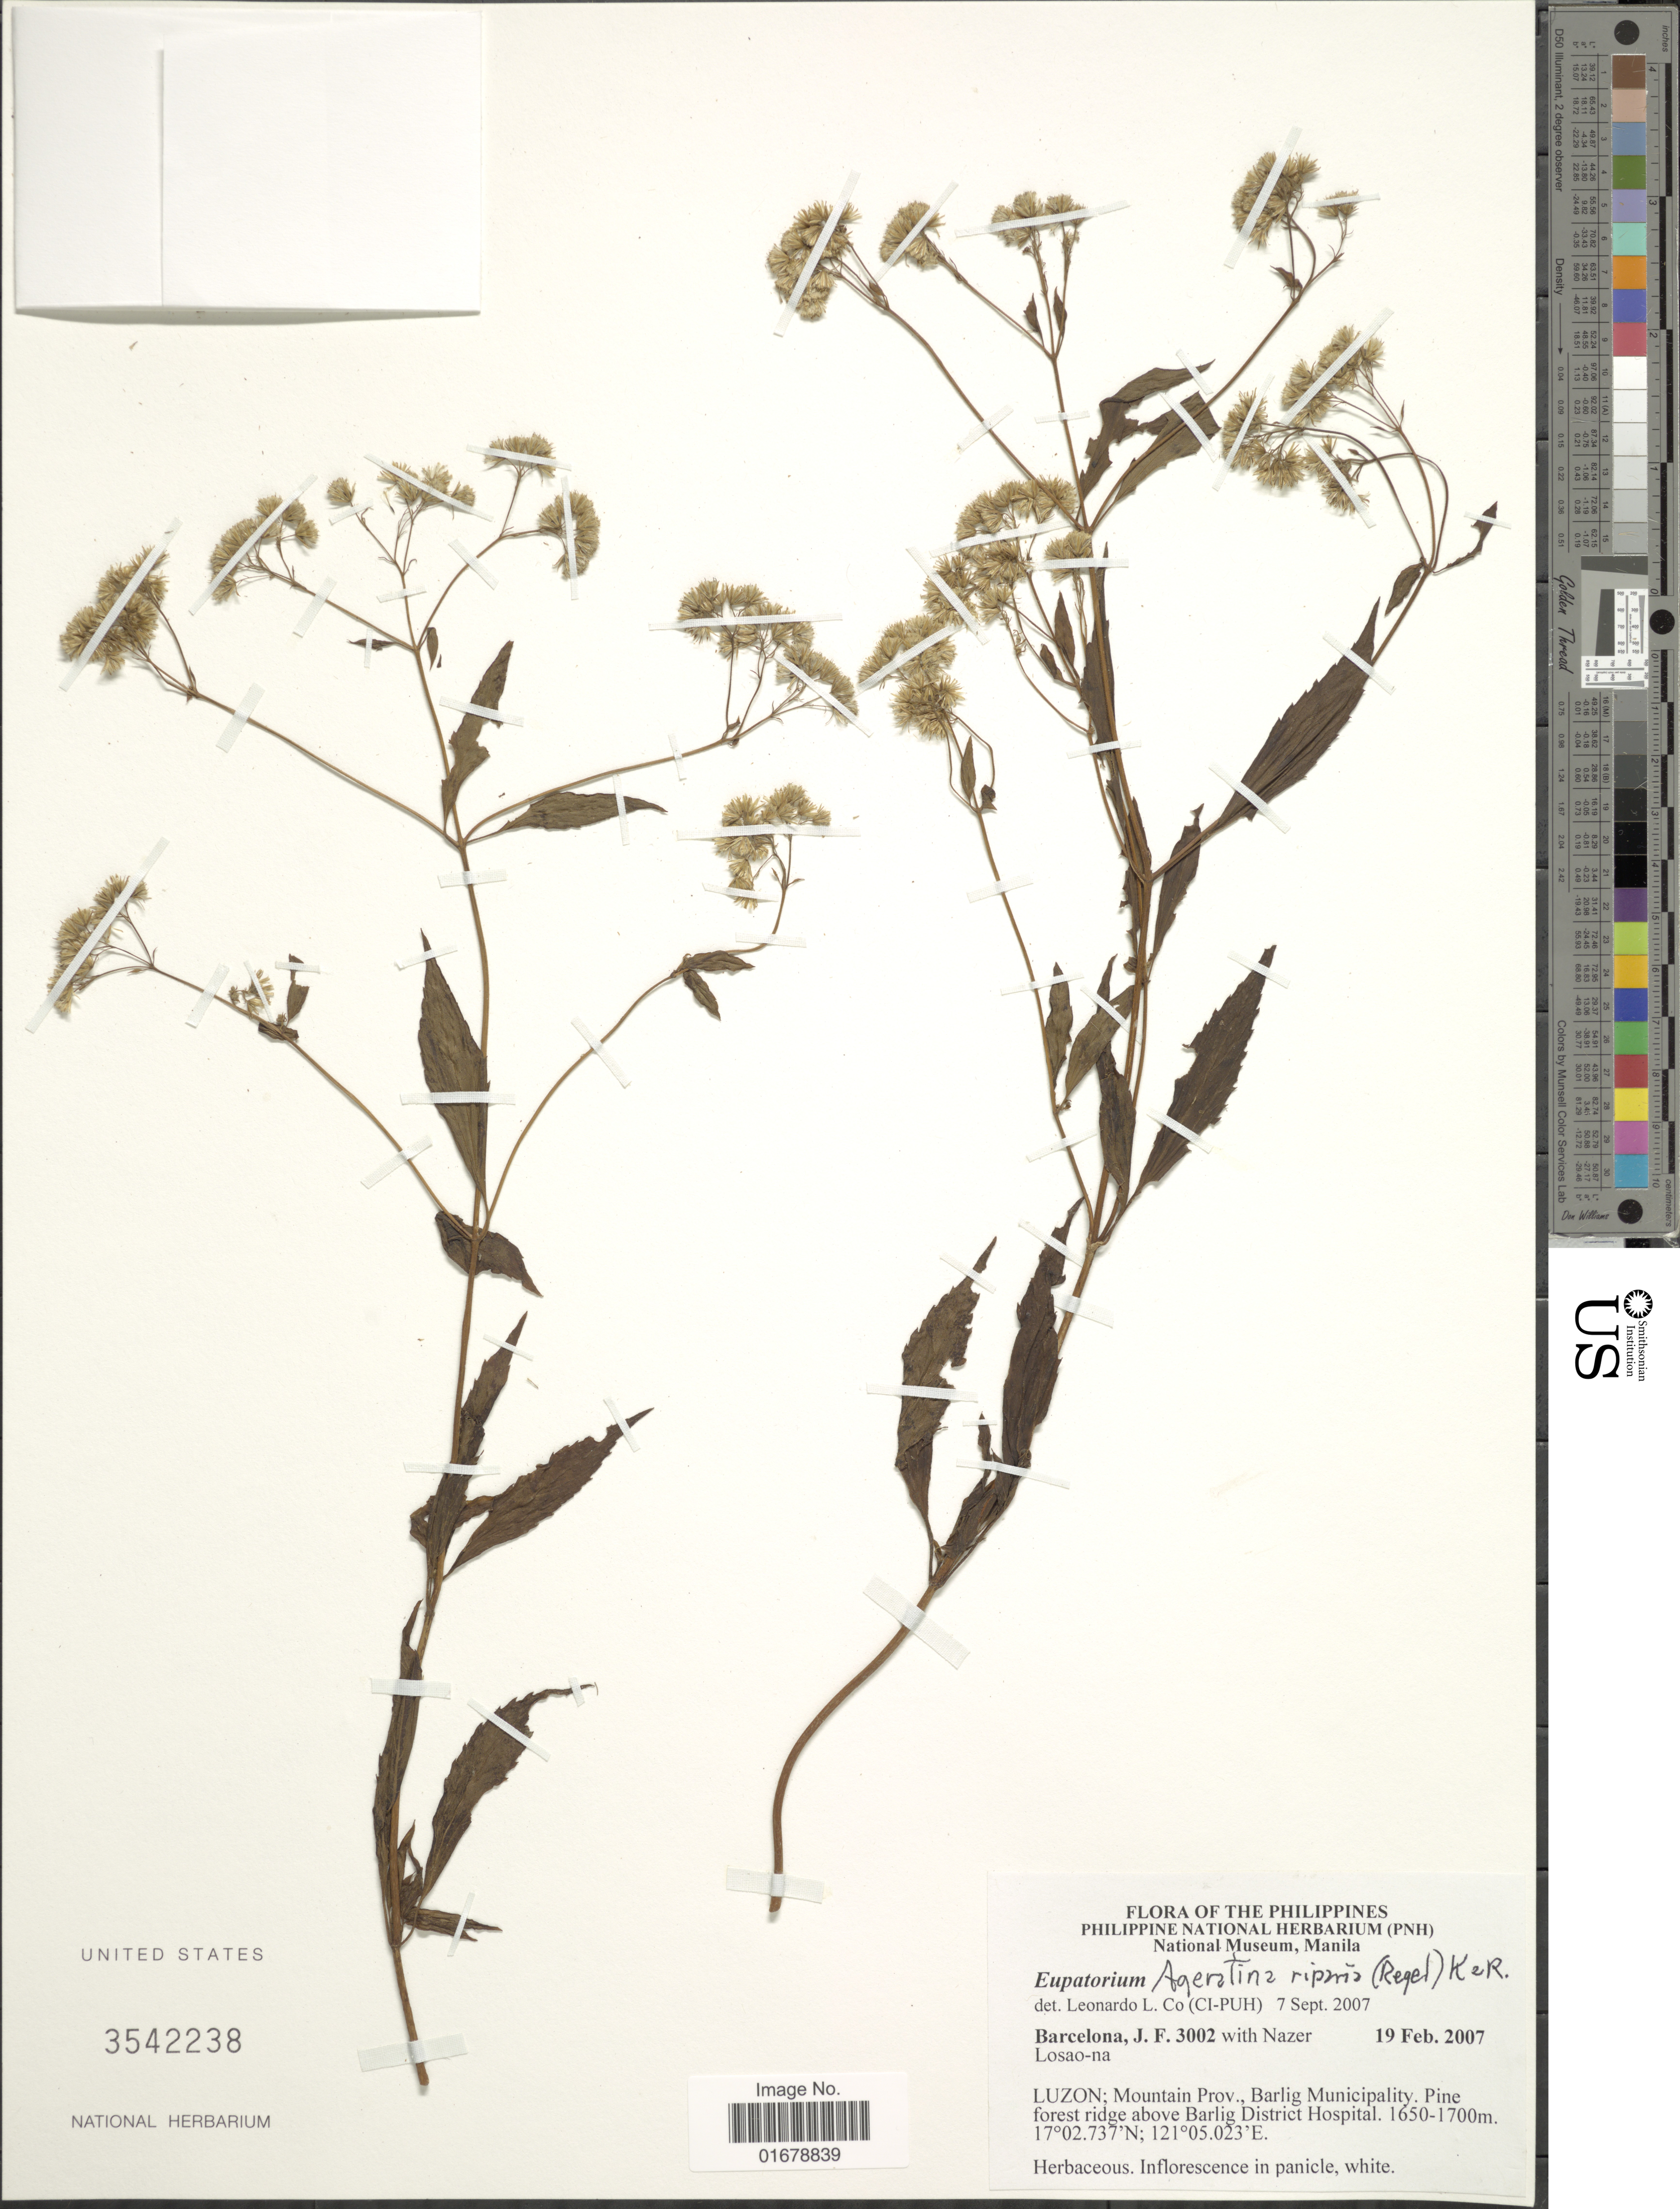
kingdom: Plantae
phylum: Tracheophyta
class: Magnoliopsida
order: Asterales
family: Asteraceae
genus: Ageratina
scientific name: Ageratina riparia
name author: (Regel) R.M. King & H. Rob.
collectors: J. F. Barcelona & N. Losao-na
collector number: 3002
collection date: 2007-02-19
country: Philippines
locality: Luzon; Mouintain Prov., Barlig Municipality. Pine forest ridge above Barlig District Hospital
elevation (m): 1650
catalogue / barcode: US 3542238